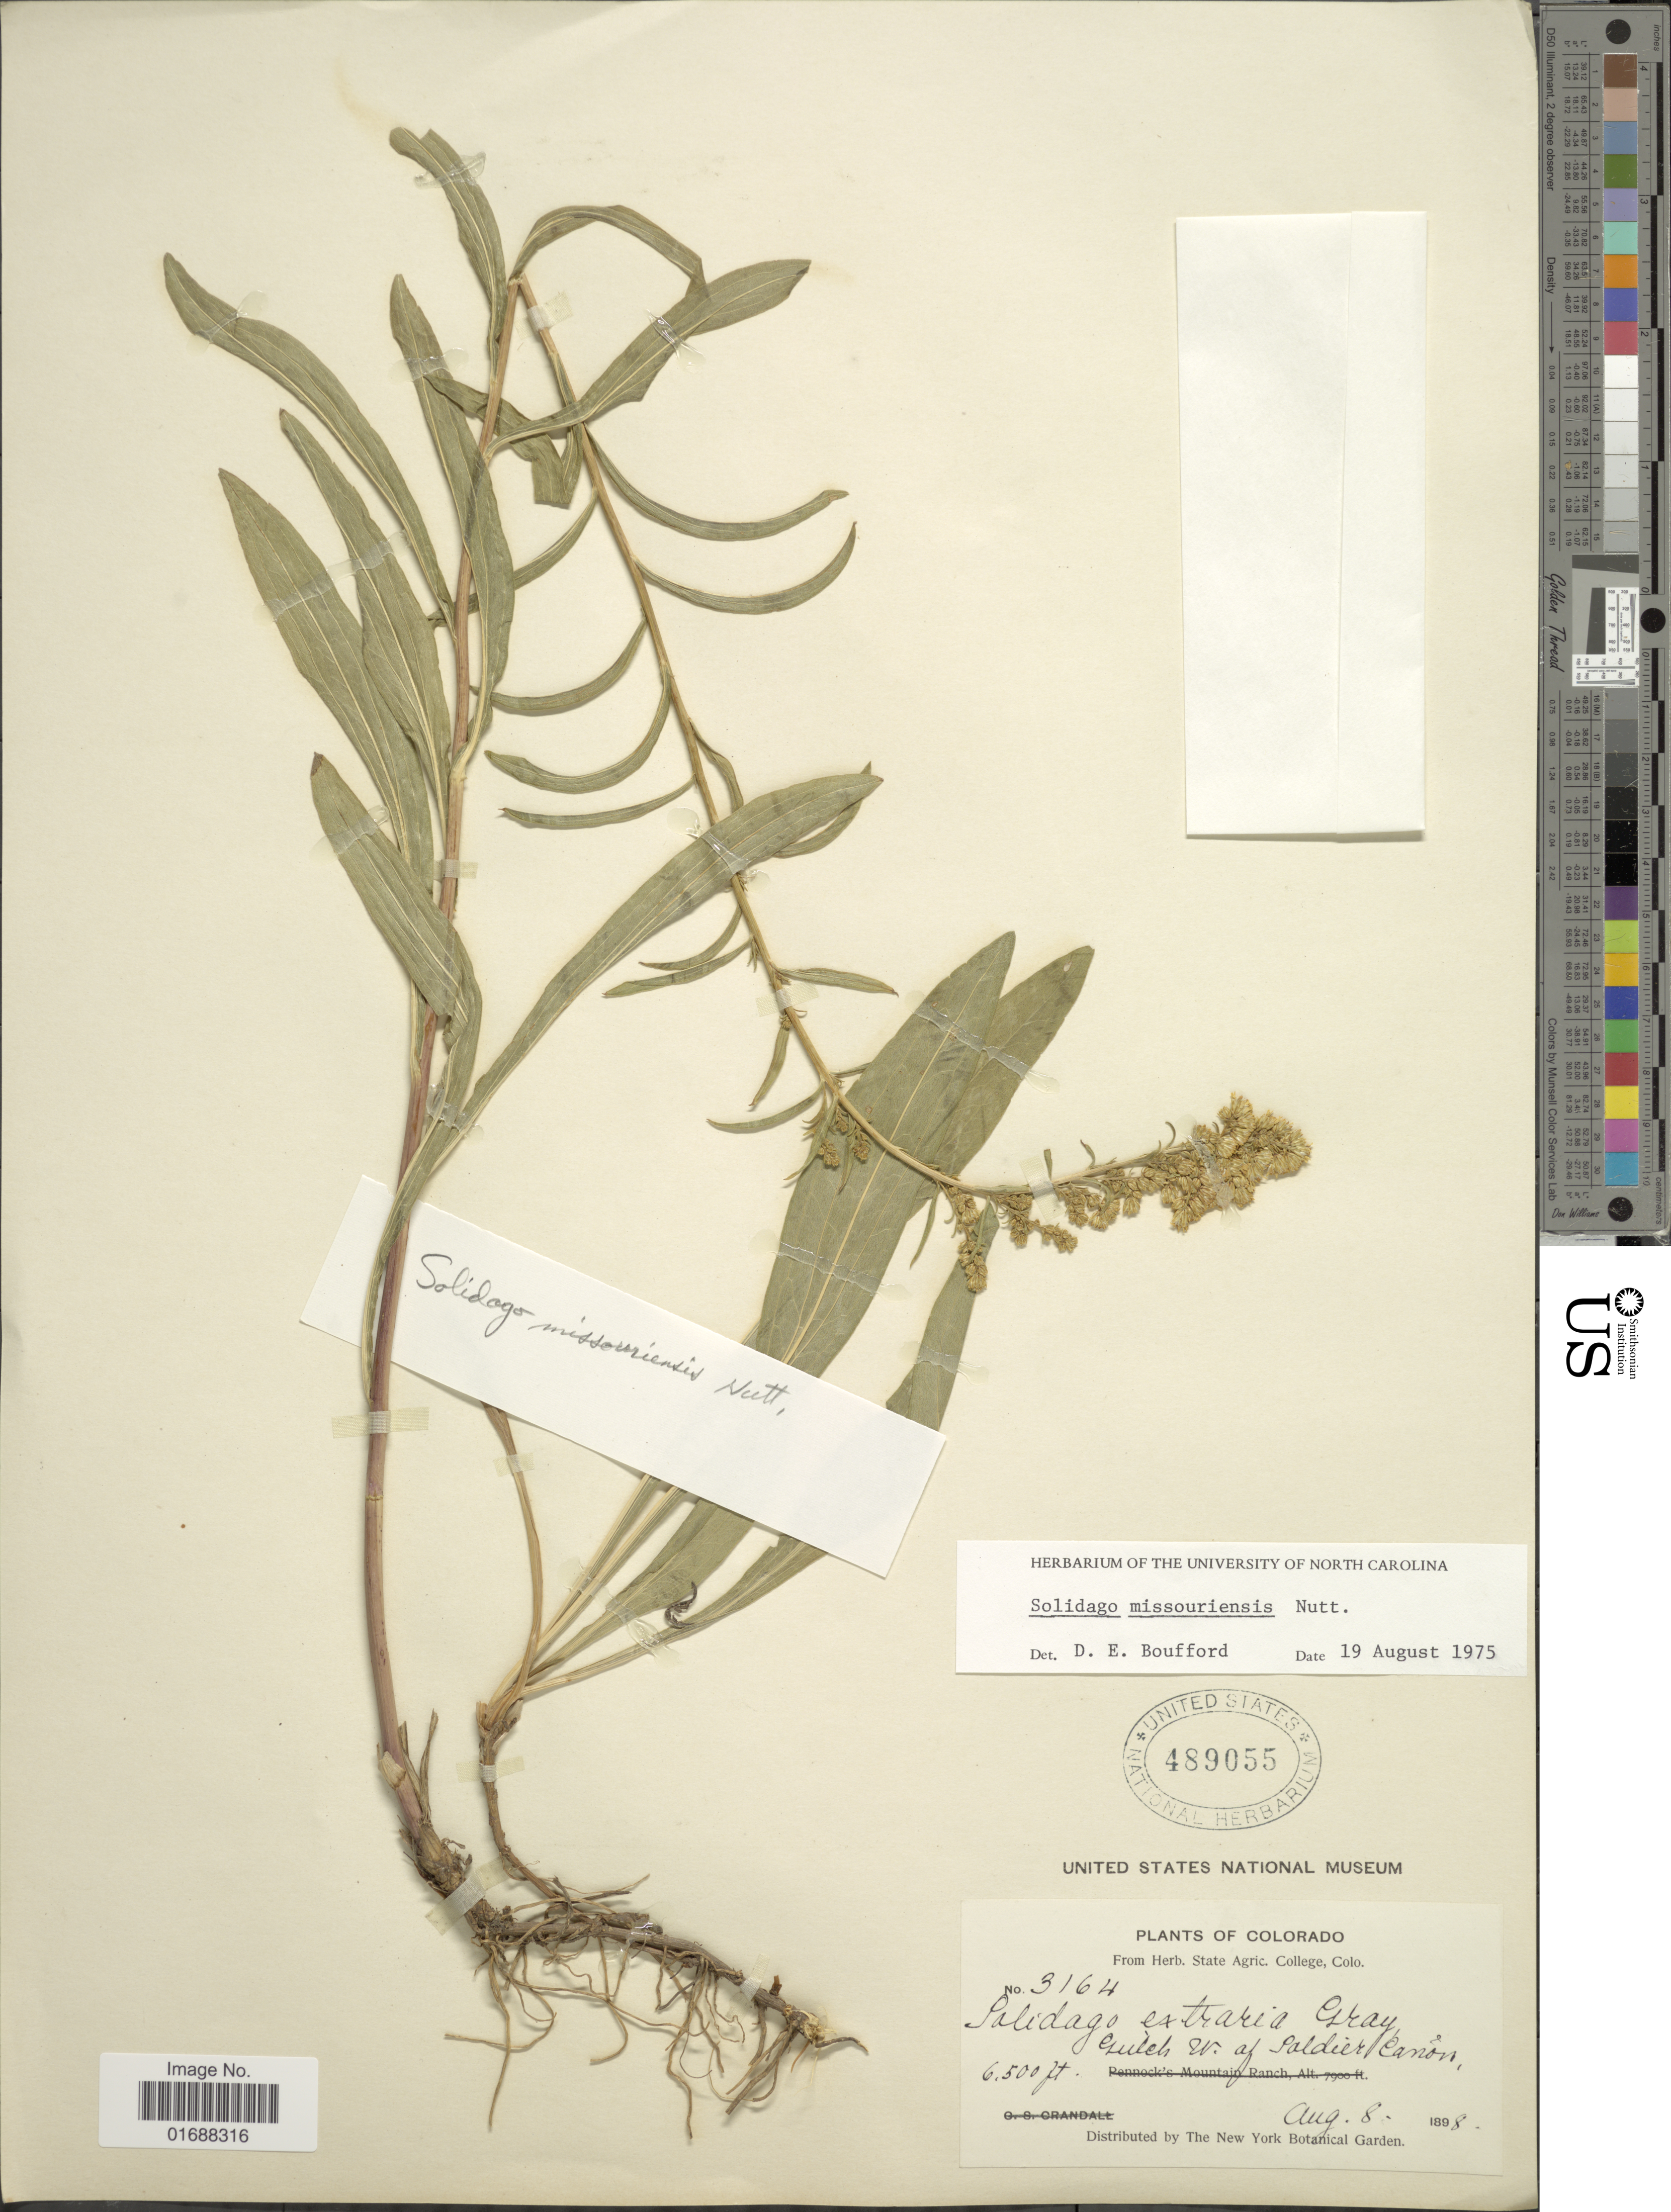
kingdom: Plantae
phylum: Tracheophyta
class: Magnoliopsida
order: Asterales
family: Asteraceae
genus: Solidago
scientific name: Solidago missouriensis var. missouriensis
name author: Nutt.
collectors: ex herb. State Agric. College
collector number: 3164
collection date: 1898-08-08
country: United States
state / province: Colorado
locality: Gulch W. of Soldier Canon.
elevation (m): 1981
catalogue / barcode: US 489055